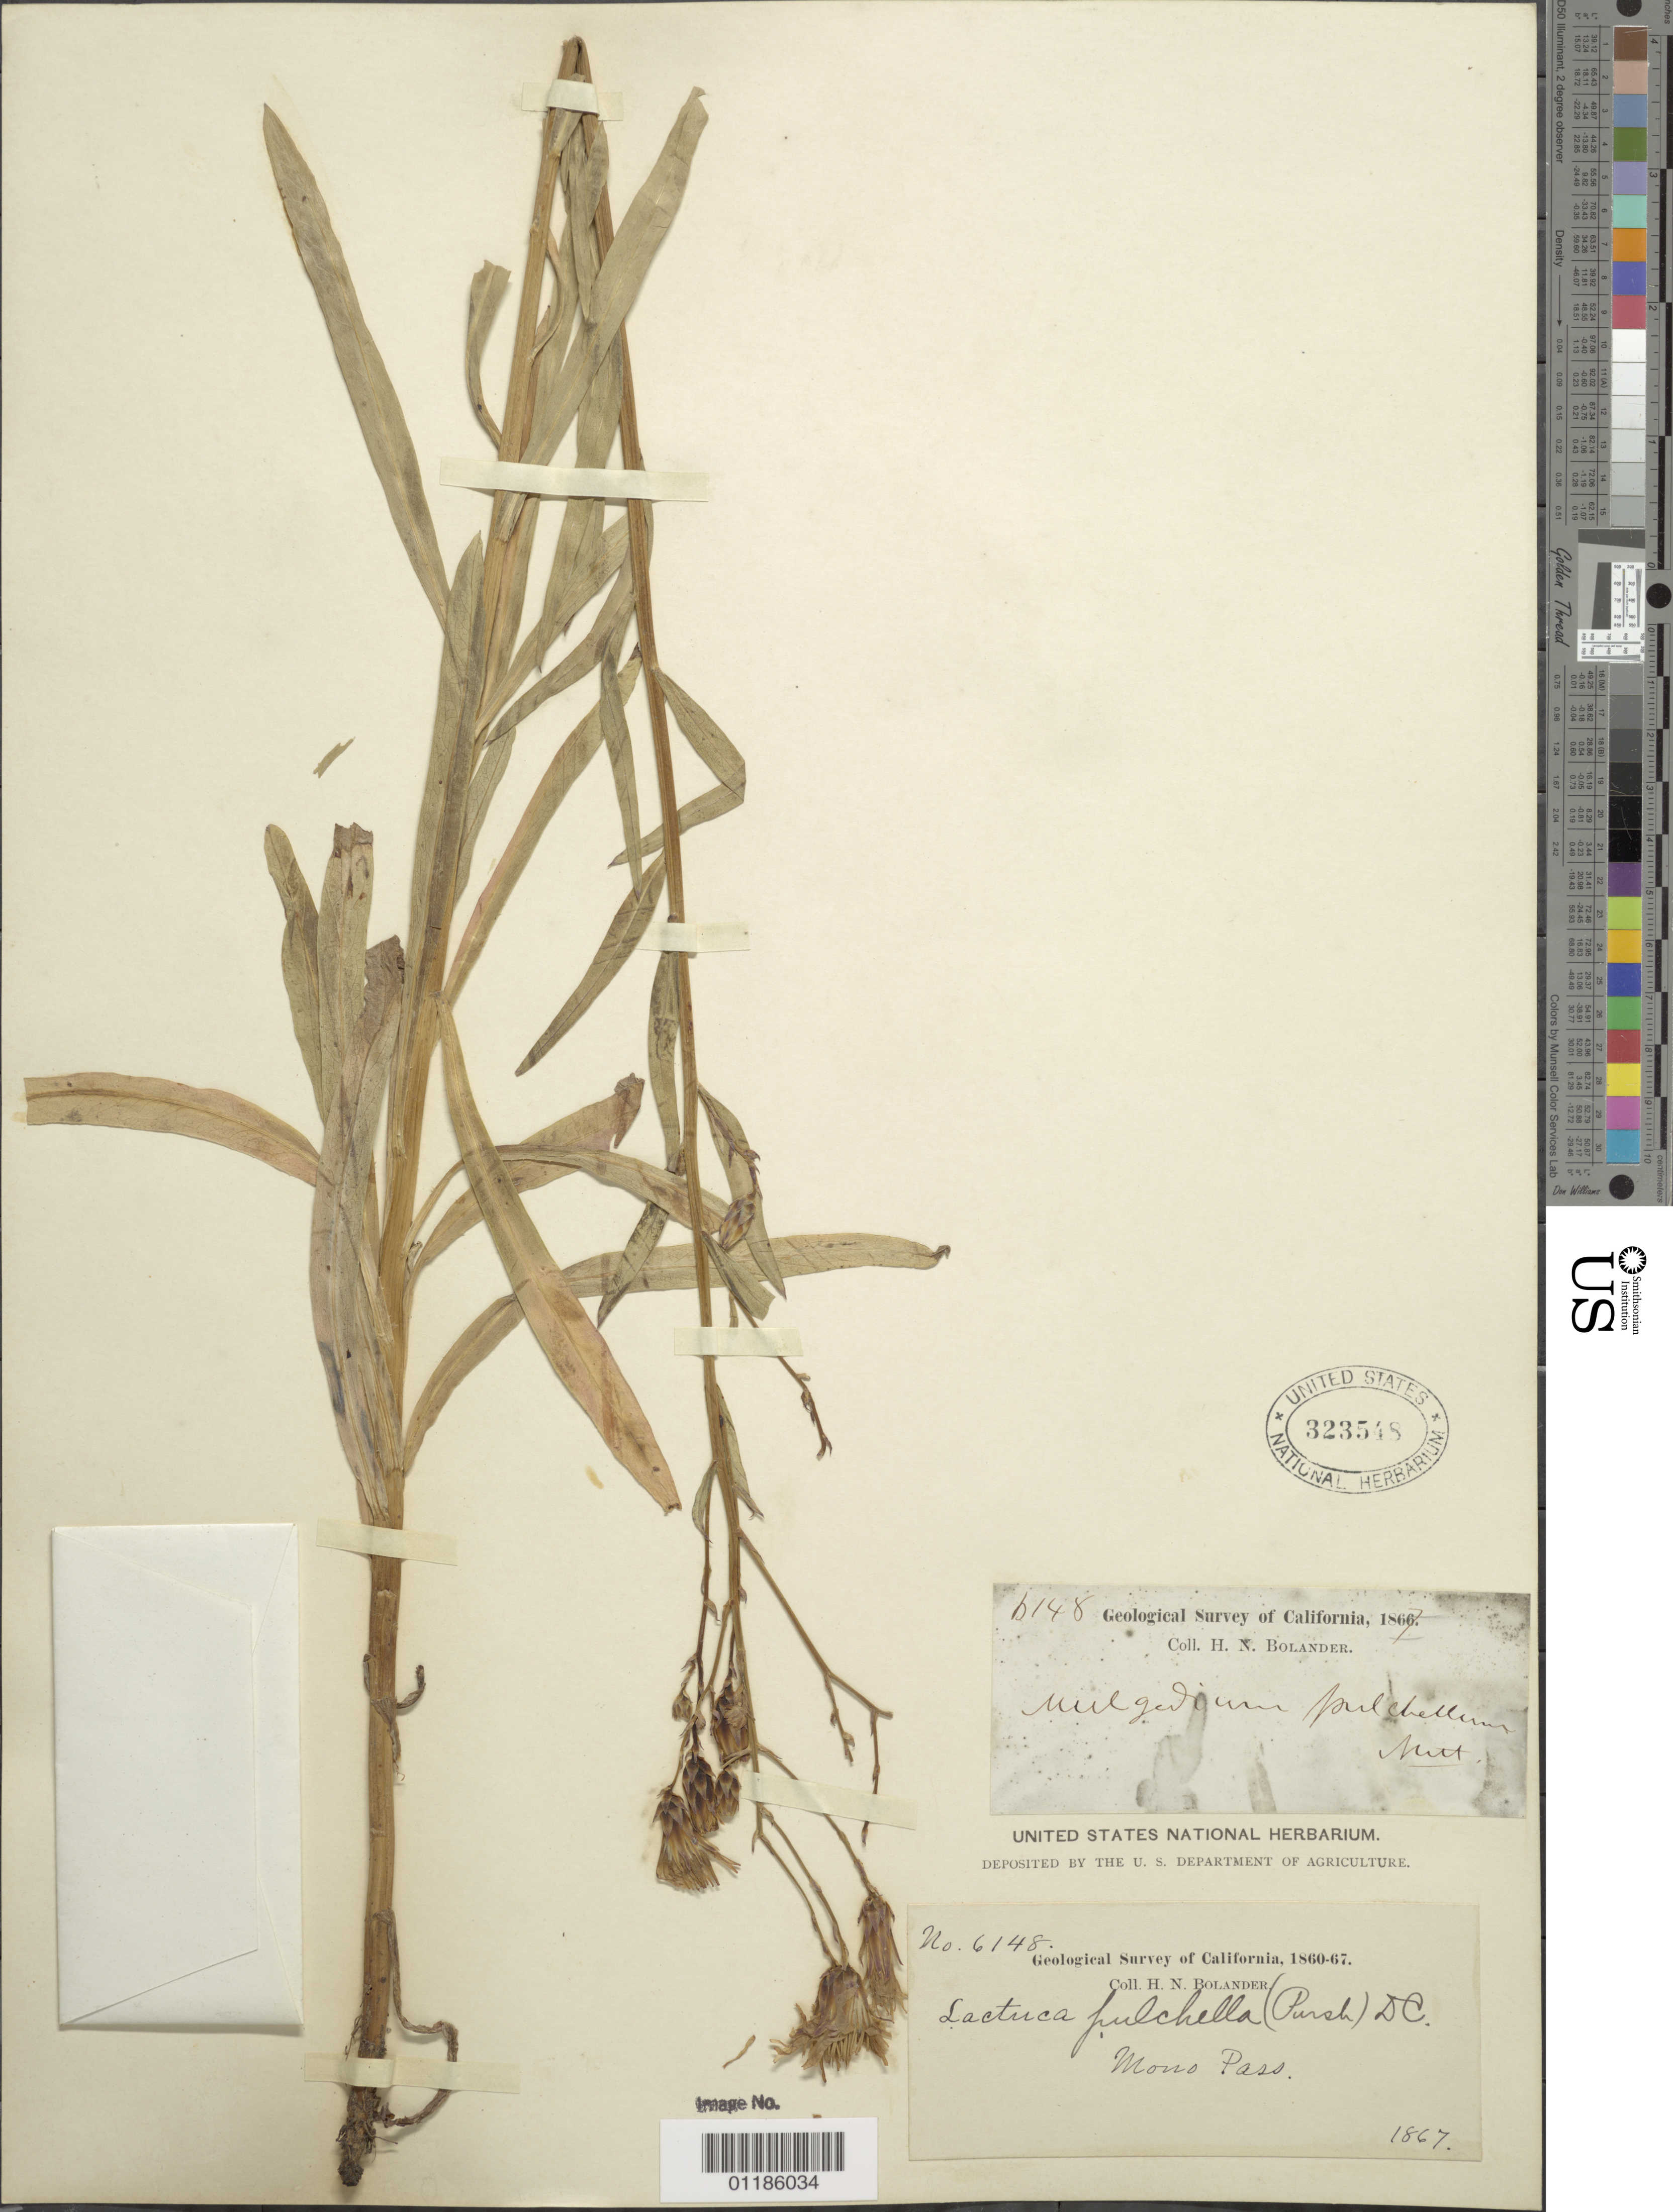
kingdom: Plantae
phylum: Tracheophyta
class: Magnoliopsida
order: Asterales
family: Asteraceae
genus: Lactuca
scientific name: Lactuca tatarica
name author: (L.) C.A. Mey.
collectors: H. Bolander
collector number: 6148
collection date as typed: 1867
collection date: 1867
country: United States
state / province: California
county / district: Mono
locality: Mono Pass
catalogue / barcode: US 323548